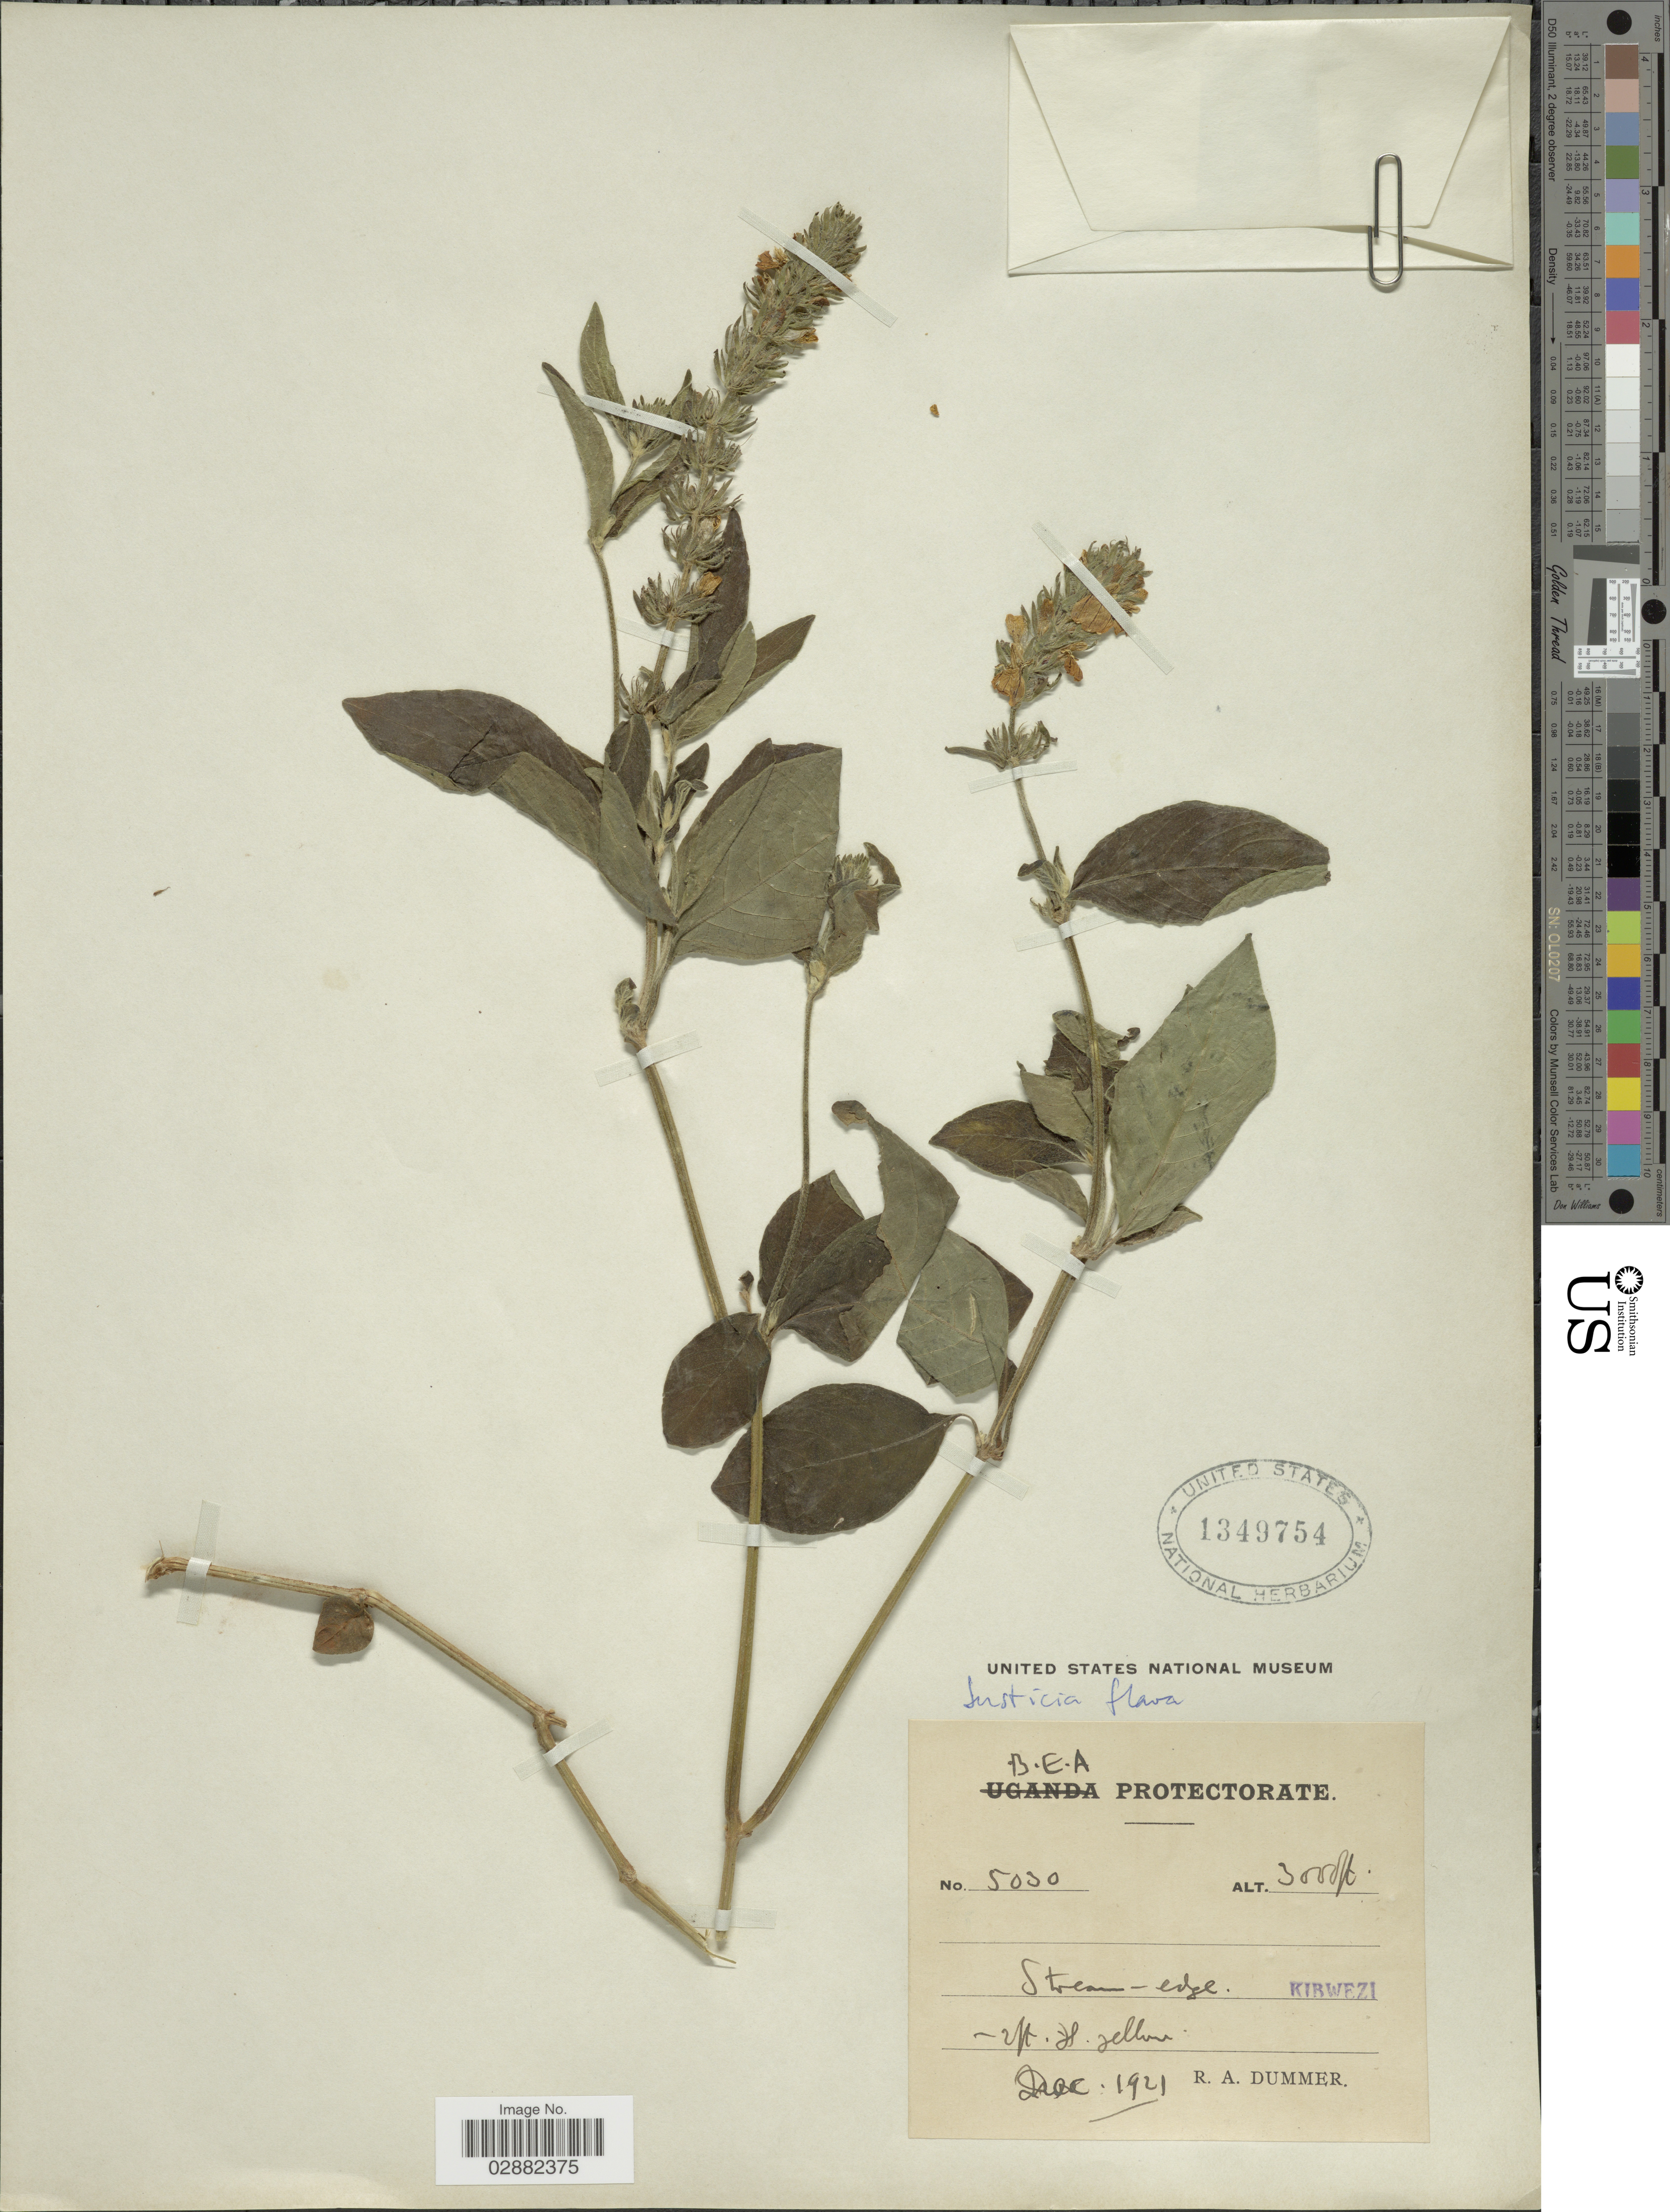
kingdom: Plantae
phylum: Tracheophyta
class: Magnoliopsida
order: Lamiales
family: Acanthaceae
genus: Justicia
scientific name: Justicia flava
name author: (Forssk.) Vahl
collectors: R. Dümmer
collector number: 5030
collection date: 1921-12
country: Kenya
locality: B.E.A. Protectorate, Kibwezi.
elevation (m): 914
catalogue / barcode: US 1249754